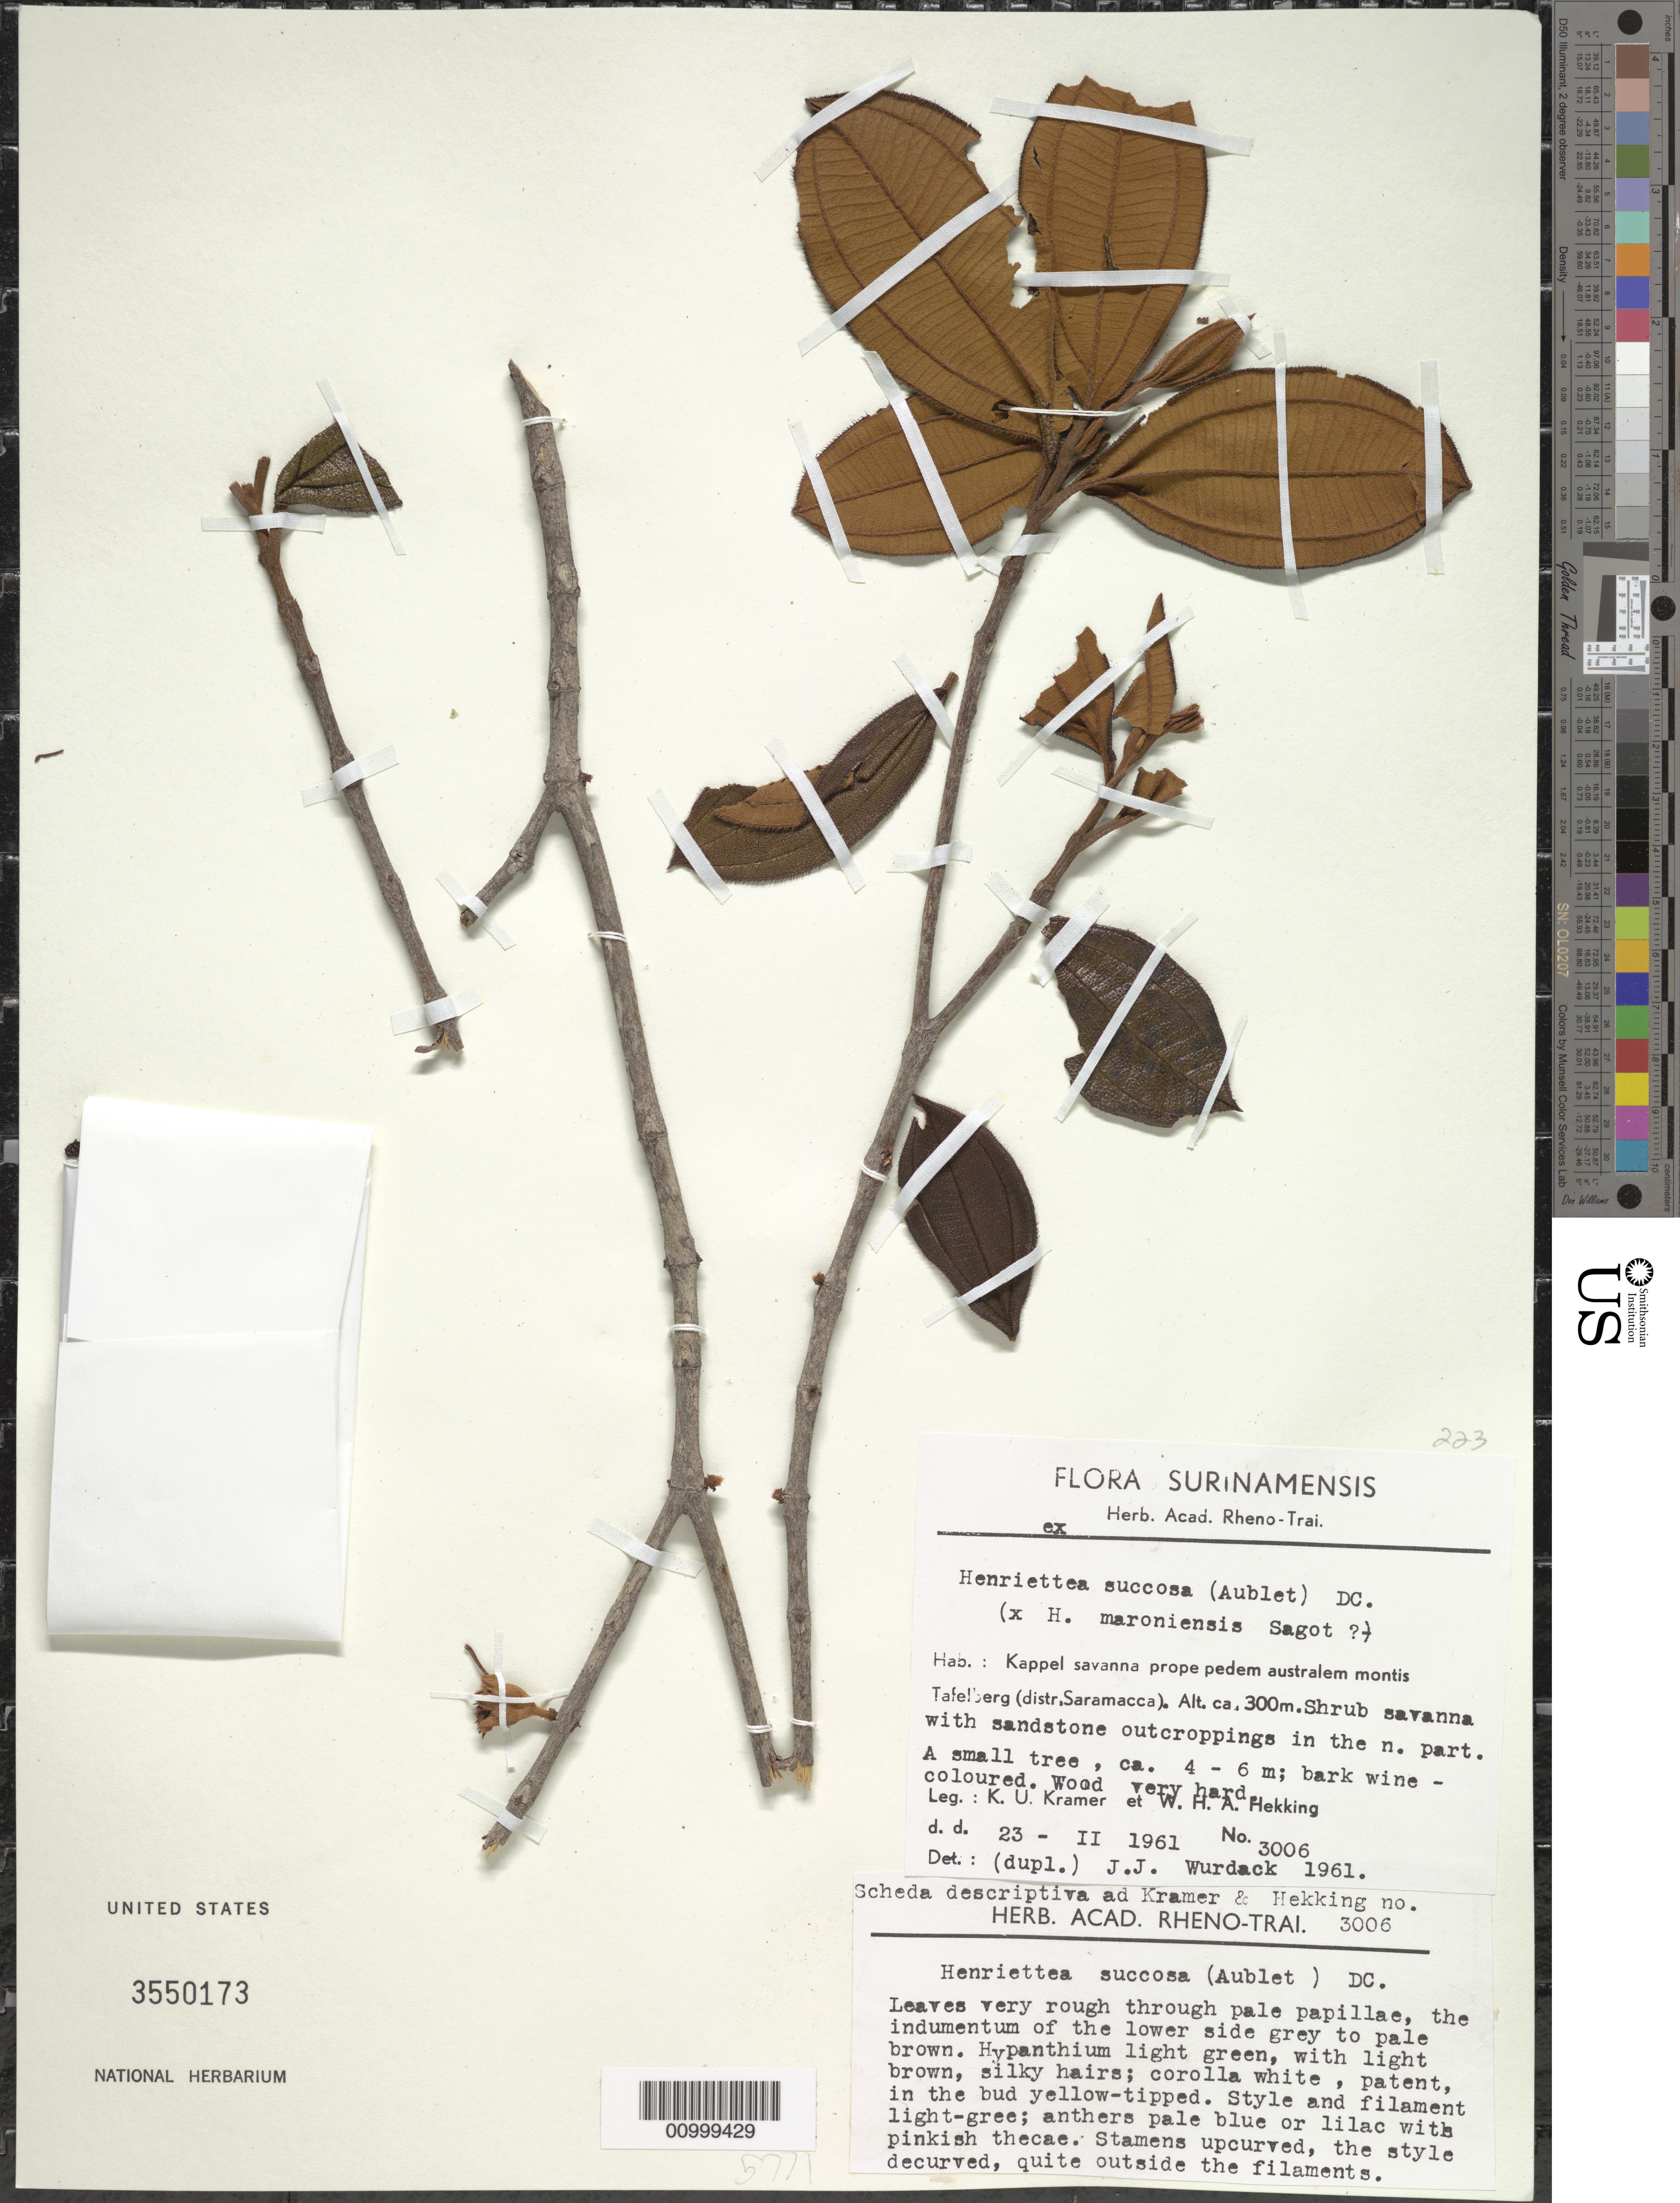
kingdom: Plantae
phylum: Tracheophyta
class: Magnoliopsida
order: Myrtales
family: Melastomataceae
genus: Henriettea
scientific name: Henriettea succosa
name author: (Aubl.) DC.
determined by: Wurdack, John J., (US), US (UNITED STATES)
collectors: K. U. Kramer & W. H. A. Hekking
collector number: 3006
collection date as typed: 23-Feb-61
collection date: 1961-02-23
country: Suriname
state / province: Saramacca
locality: Kappelsavanna, 10 km S of Tafelberg, near south foot of the mountain; near the old camp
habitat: Shrub savanna with sandstone outcroppings in the n. part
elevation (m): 300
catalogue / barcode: US 3550173